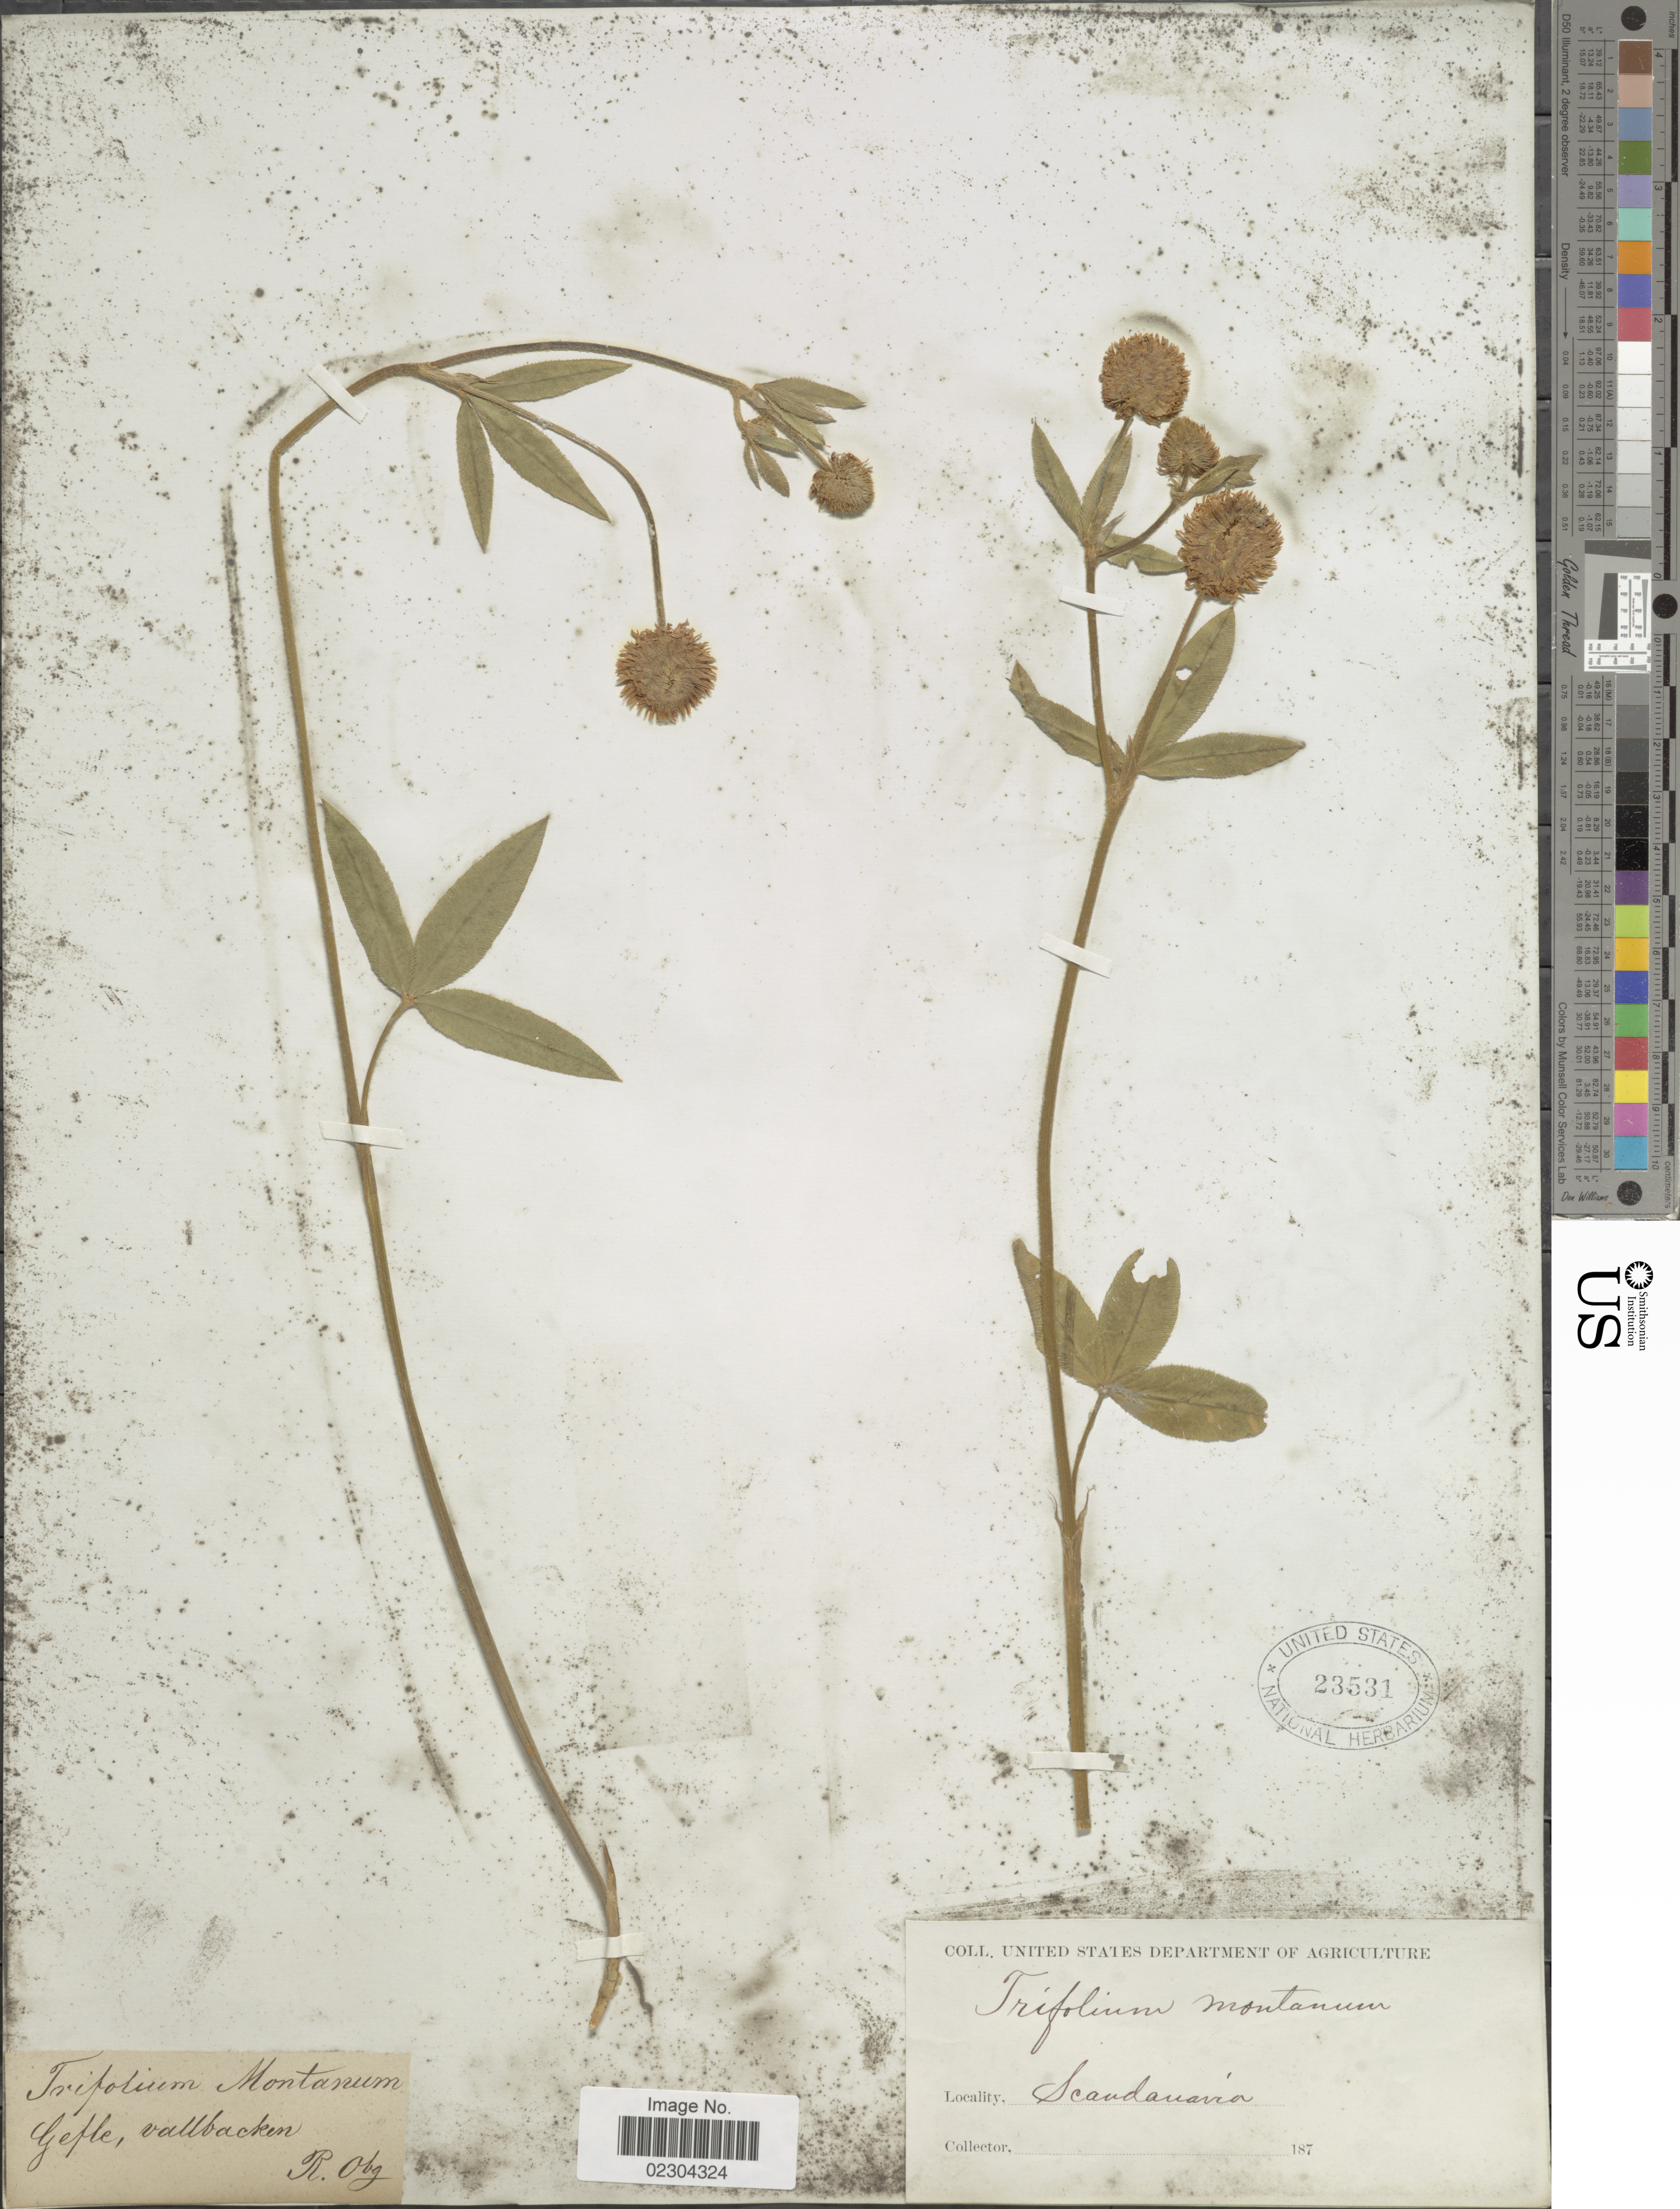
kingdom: Plantae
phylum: Tracheophyta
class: Magnoliopsida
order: Fabales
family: Fabaceae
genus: Trifolium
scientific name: Trifolium montanum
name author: L.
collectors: R. Obg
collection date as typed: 187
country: Sweden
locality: Scandinavia, Gefle, vallbacken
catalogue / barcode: US 23531